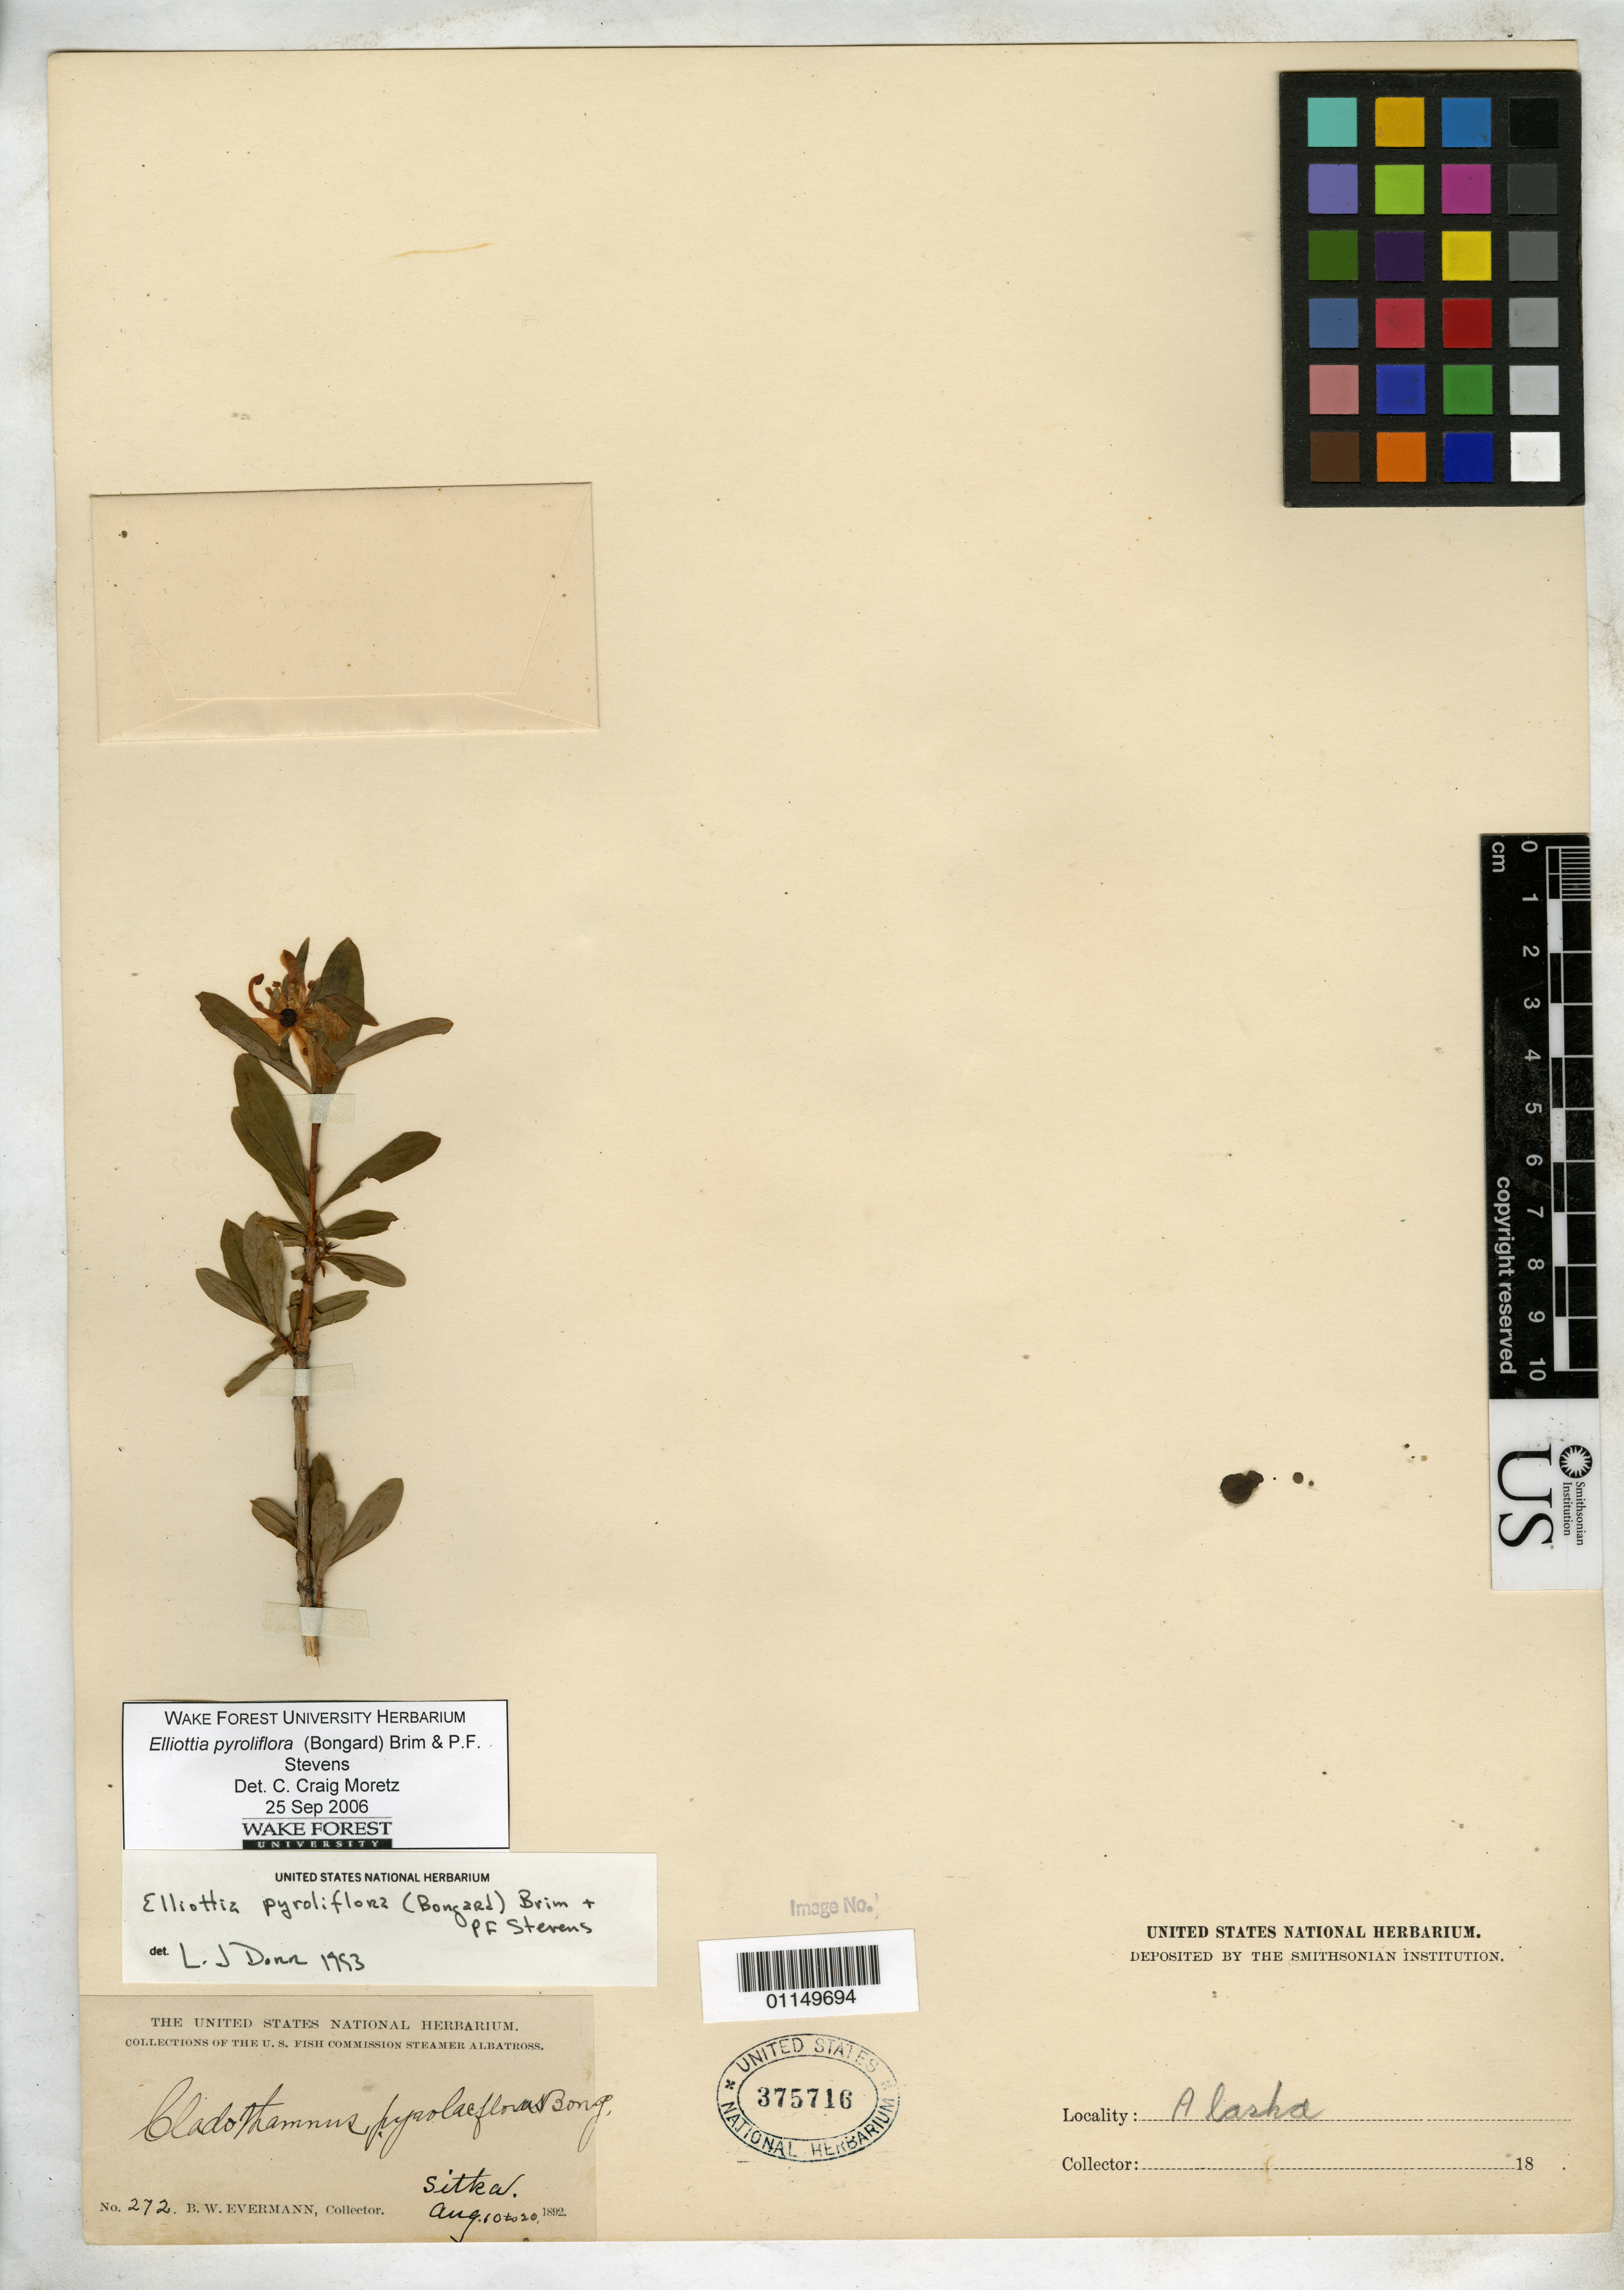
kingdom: Plantae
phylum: Tracheophyta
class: Magnoliopsida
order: Ericales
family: Ericaceae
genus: Elliottia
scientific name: Elliottia pyroliflora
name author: (Bong.) P.F. Stevens & Brim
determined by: Dorr, L. J., (BOT), Smithsonian Institution - National Museum of Natural History (UNITED STATES)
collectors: B. W. Evermann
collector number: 272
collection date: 1892-08-10/1892-08-20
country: United States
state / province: Alaska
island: Baranof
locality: Sitka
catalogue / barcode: US 375716